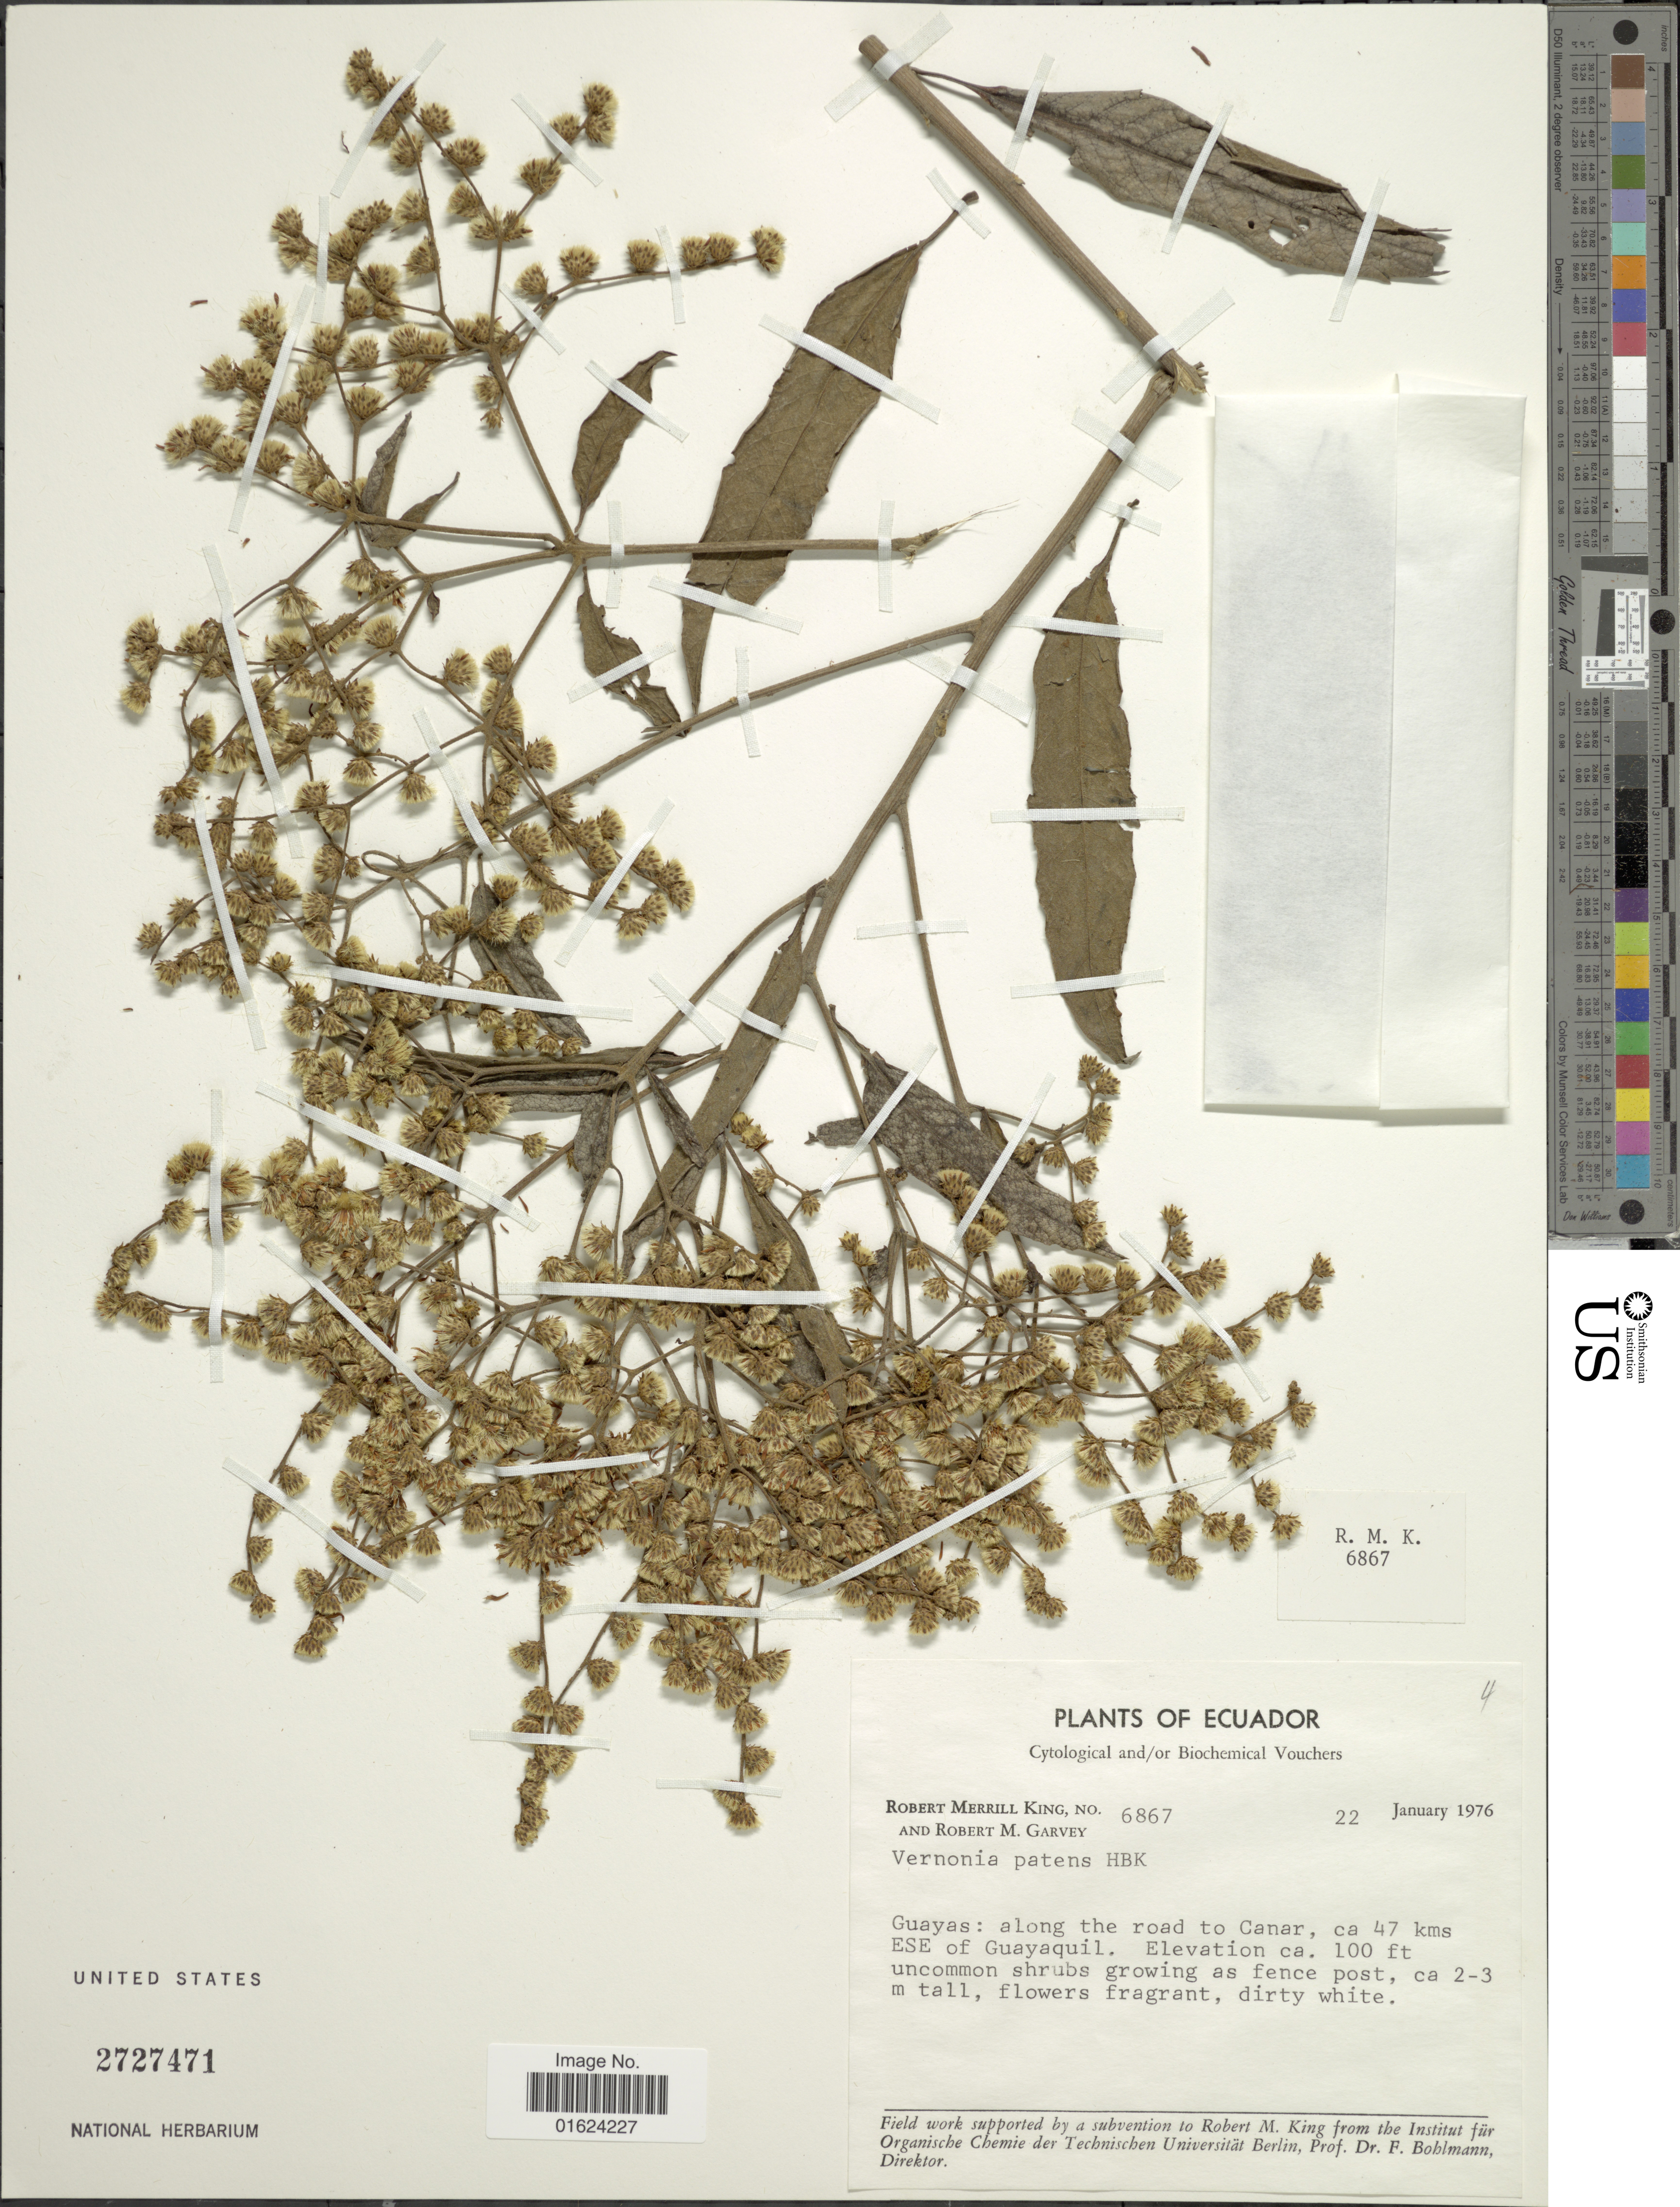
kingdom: Plantae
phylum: Tracheophyta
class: Magnoliopsida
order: Asterales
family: Asteraceae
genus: Vernonanthura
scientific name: Vernonanthura patens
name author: (Kunth) H. Rob.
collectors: R. M. King & R. Garvey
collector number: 6867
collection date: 1976-01-22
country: Ecuador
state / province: Guayas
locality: Ecuador, Guayas: along the road Canar, ca 47 kms ESE of Guayaquil.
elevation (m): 30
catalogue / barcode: US 2727471